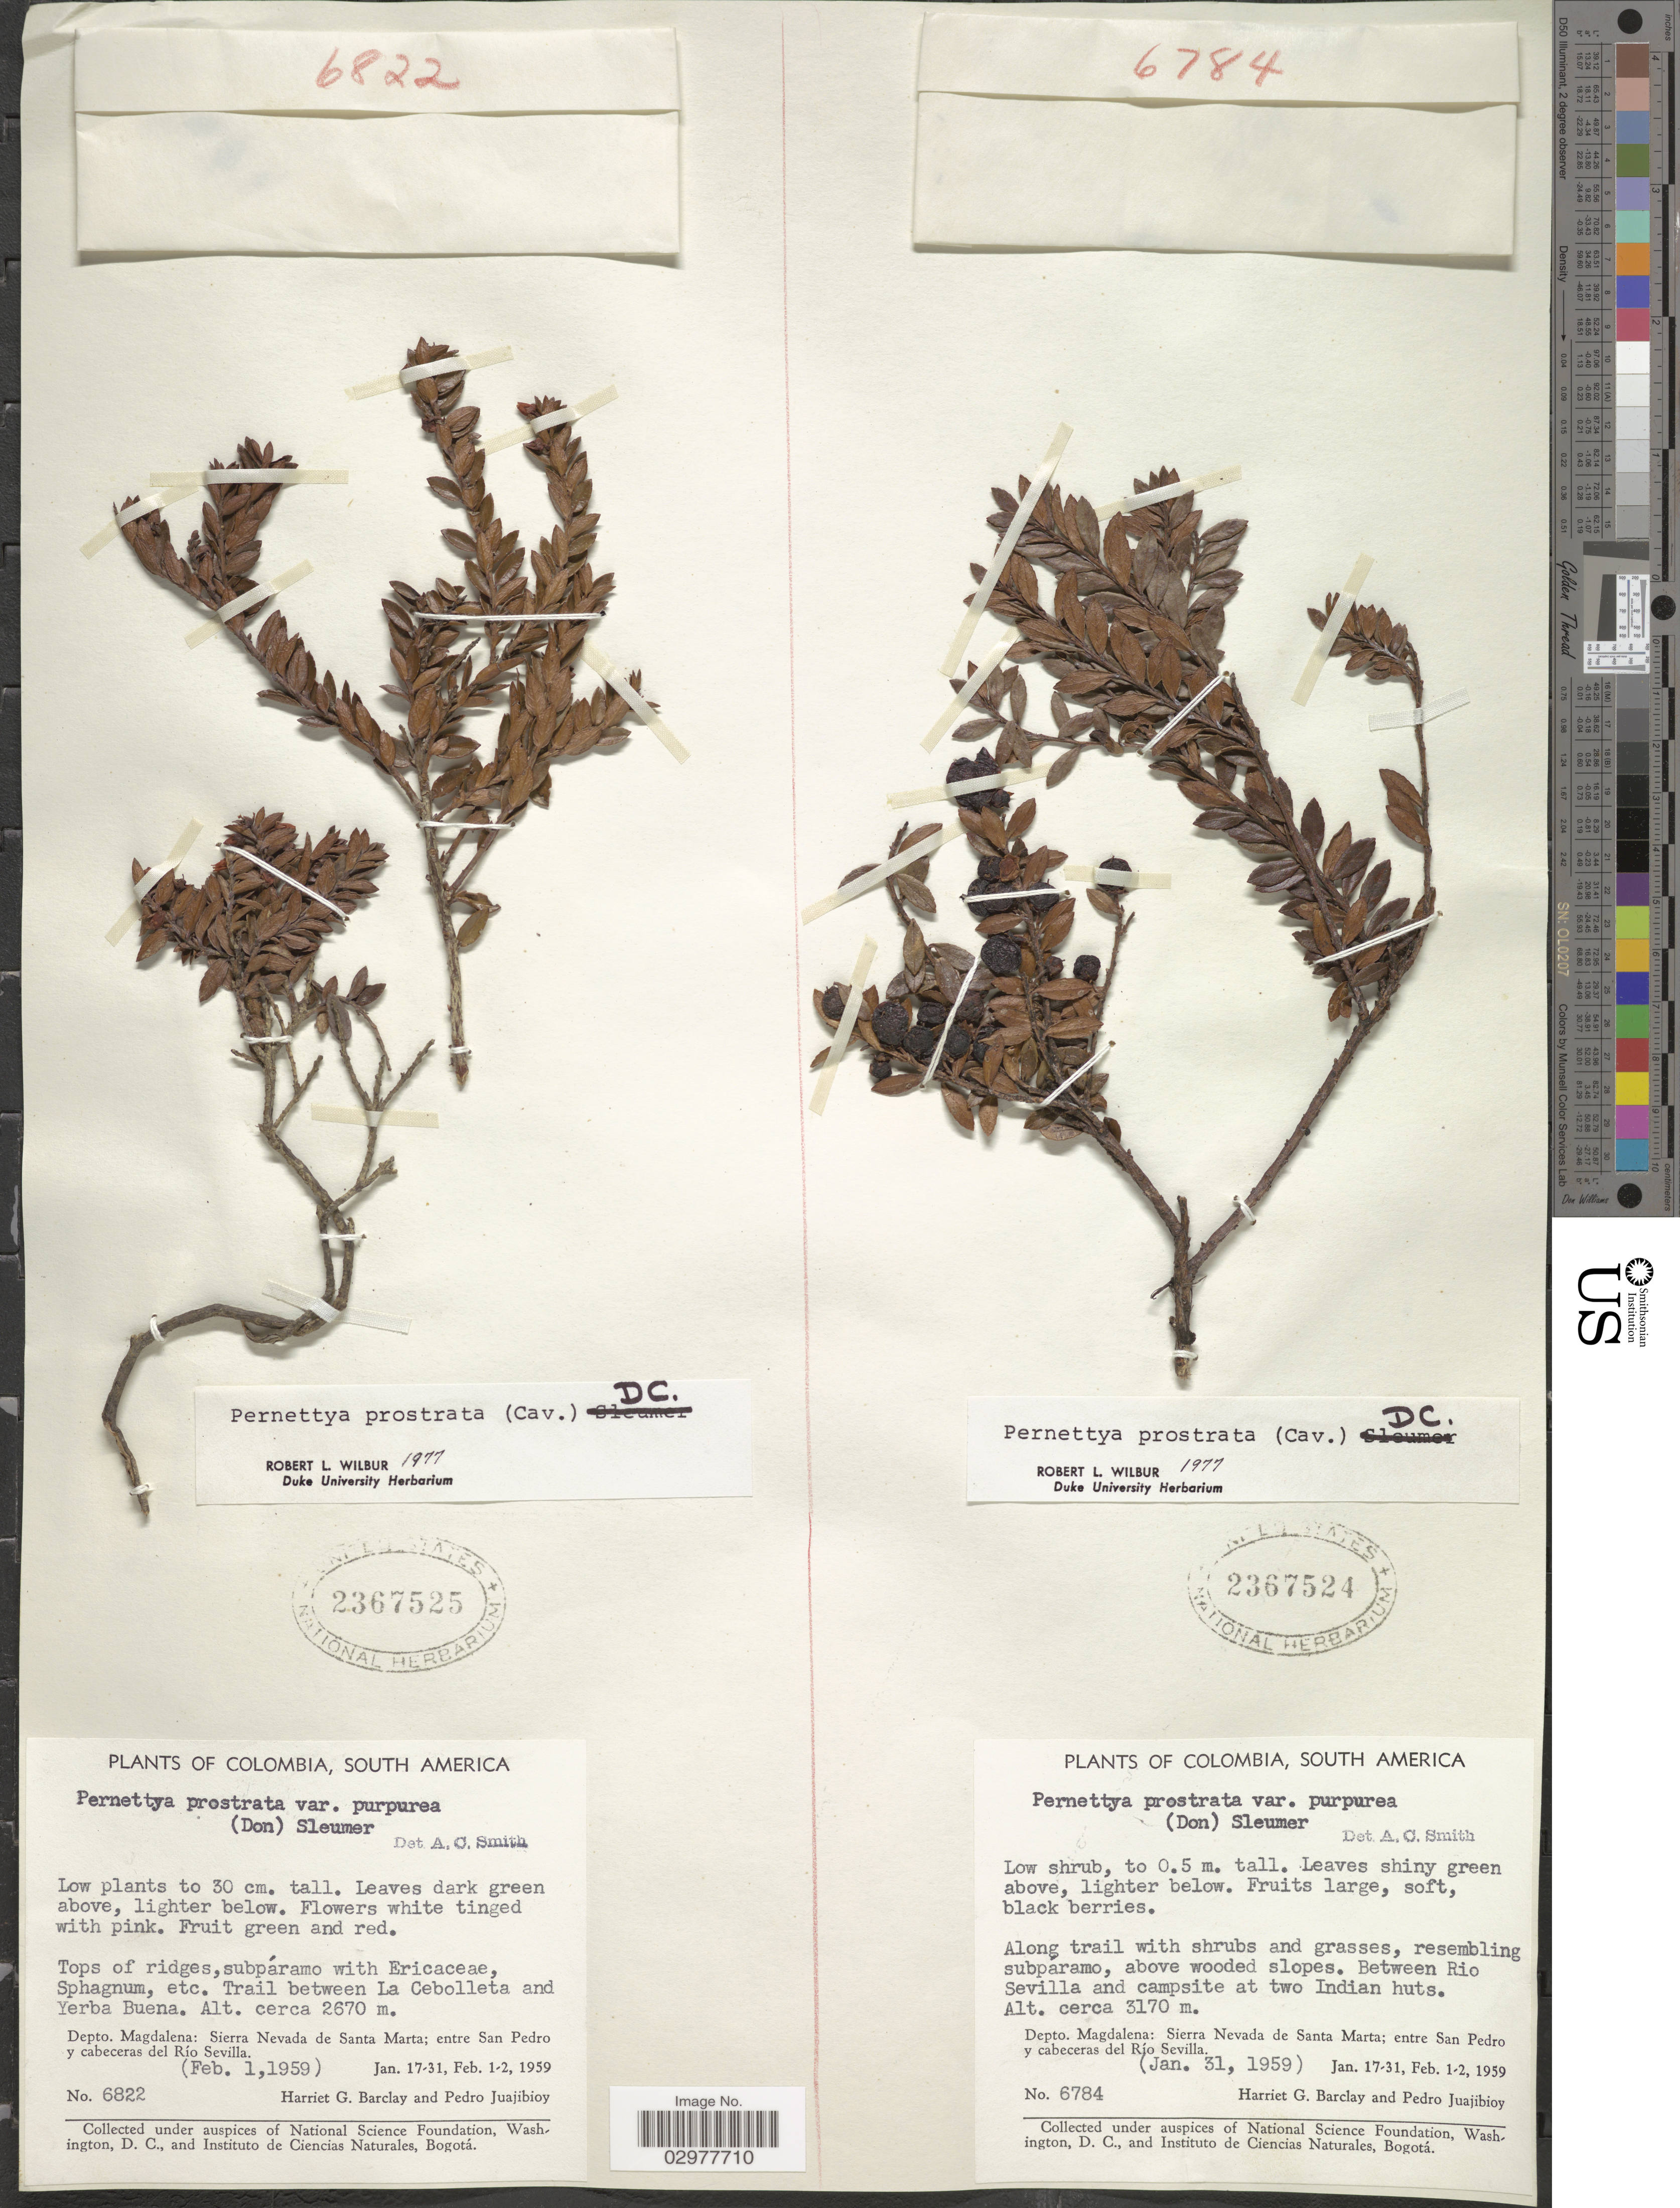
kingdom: Plantae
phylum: Tracheophyta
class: Magnoliopsida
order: Ericales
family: Ericaceae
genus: Pernettya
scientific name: Pernettya prostrata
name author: (Cav.) DC.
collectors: H. G. Barclay & P. Juajibioy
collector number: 6822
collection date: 1959-02-01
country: Colombia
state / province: Magdalena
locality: Trail between La Cebolleta and Yerba Buena. Depto. Magdalena: Sierra Nevada de Santa Marta; entre San Pedro y cabeceras del Río Sevilla.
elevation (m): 2670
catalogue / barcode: US 2367525